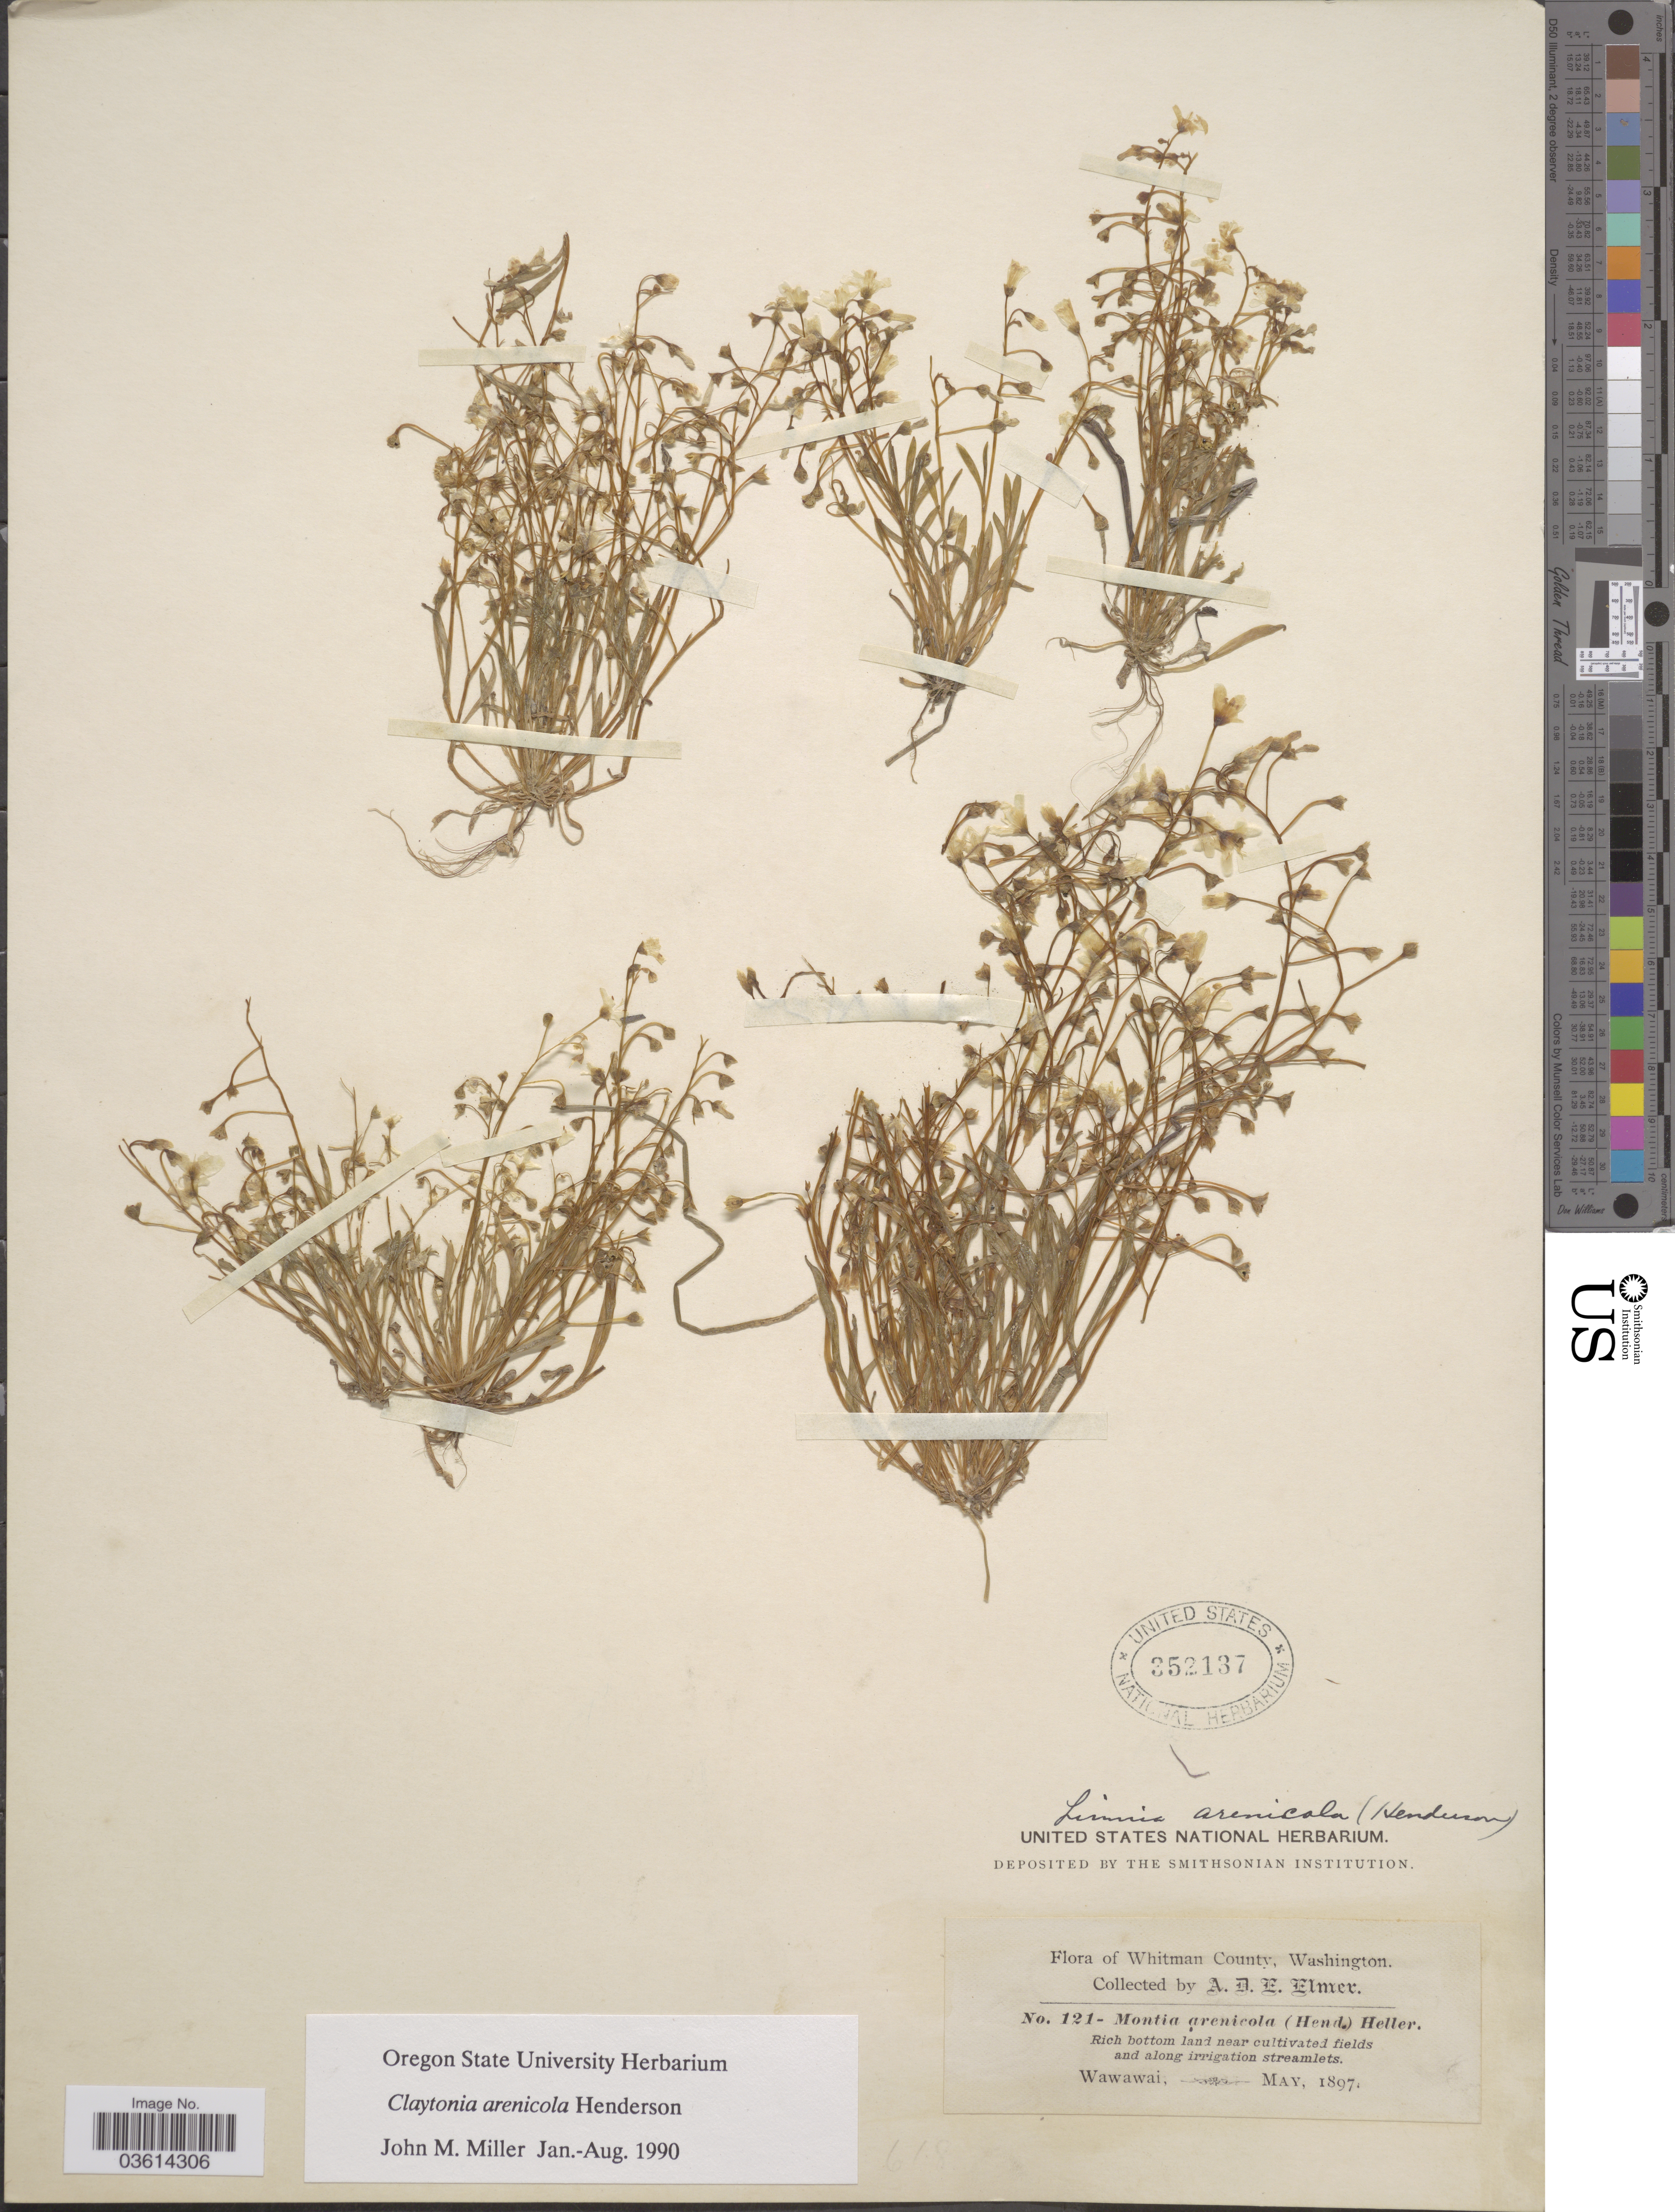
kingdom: Plantae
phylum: Tracheophyta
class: Magnoliopsida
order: Caryophyllales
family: Montiaceae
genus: Claytonia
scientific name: Claytonia arenicola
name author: L.F. Hend.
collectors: A. D. E. Elmer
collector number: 121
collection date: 1897-05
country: United States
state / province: Washington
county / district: Whitman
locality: Whitman County. Wawawai.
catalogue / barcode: US 352137